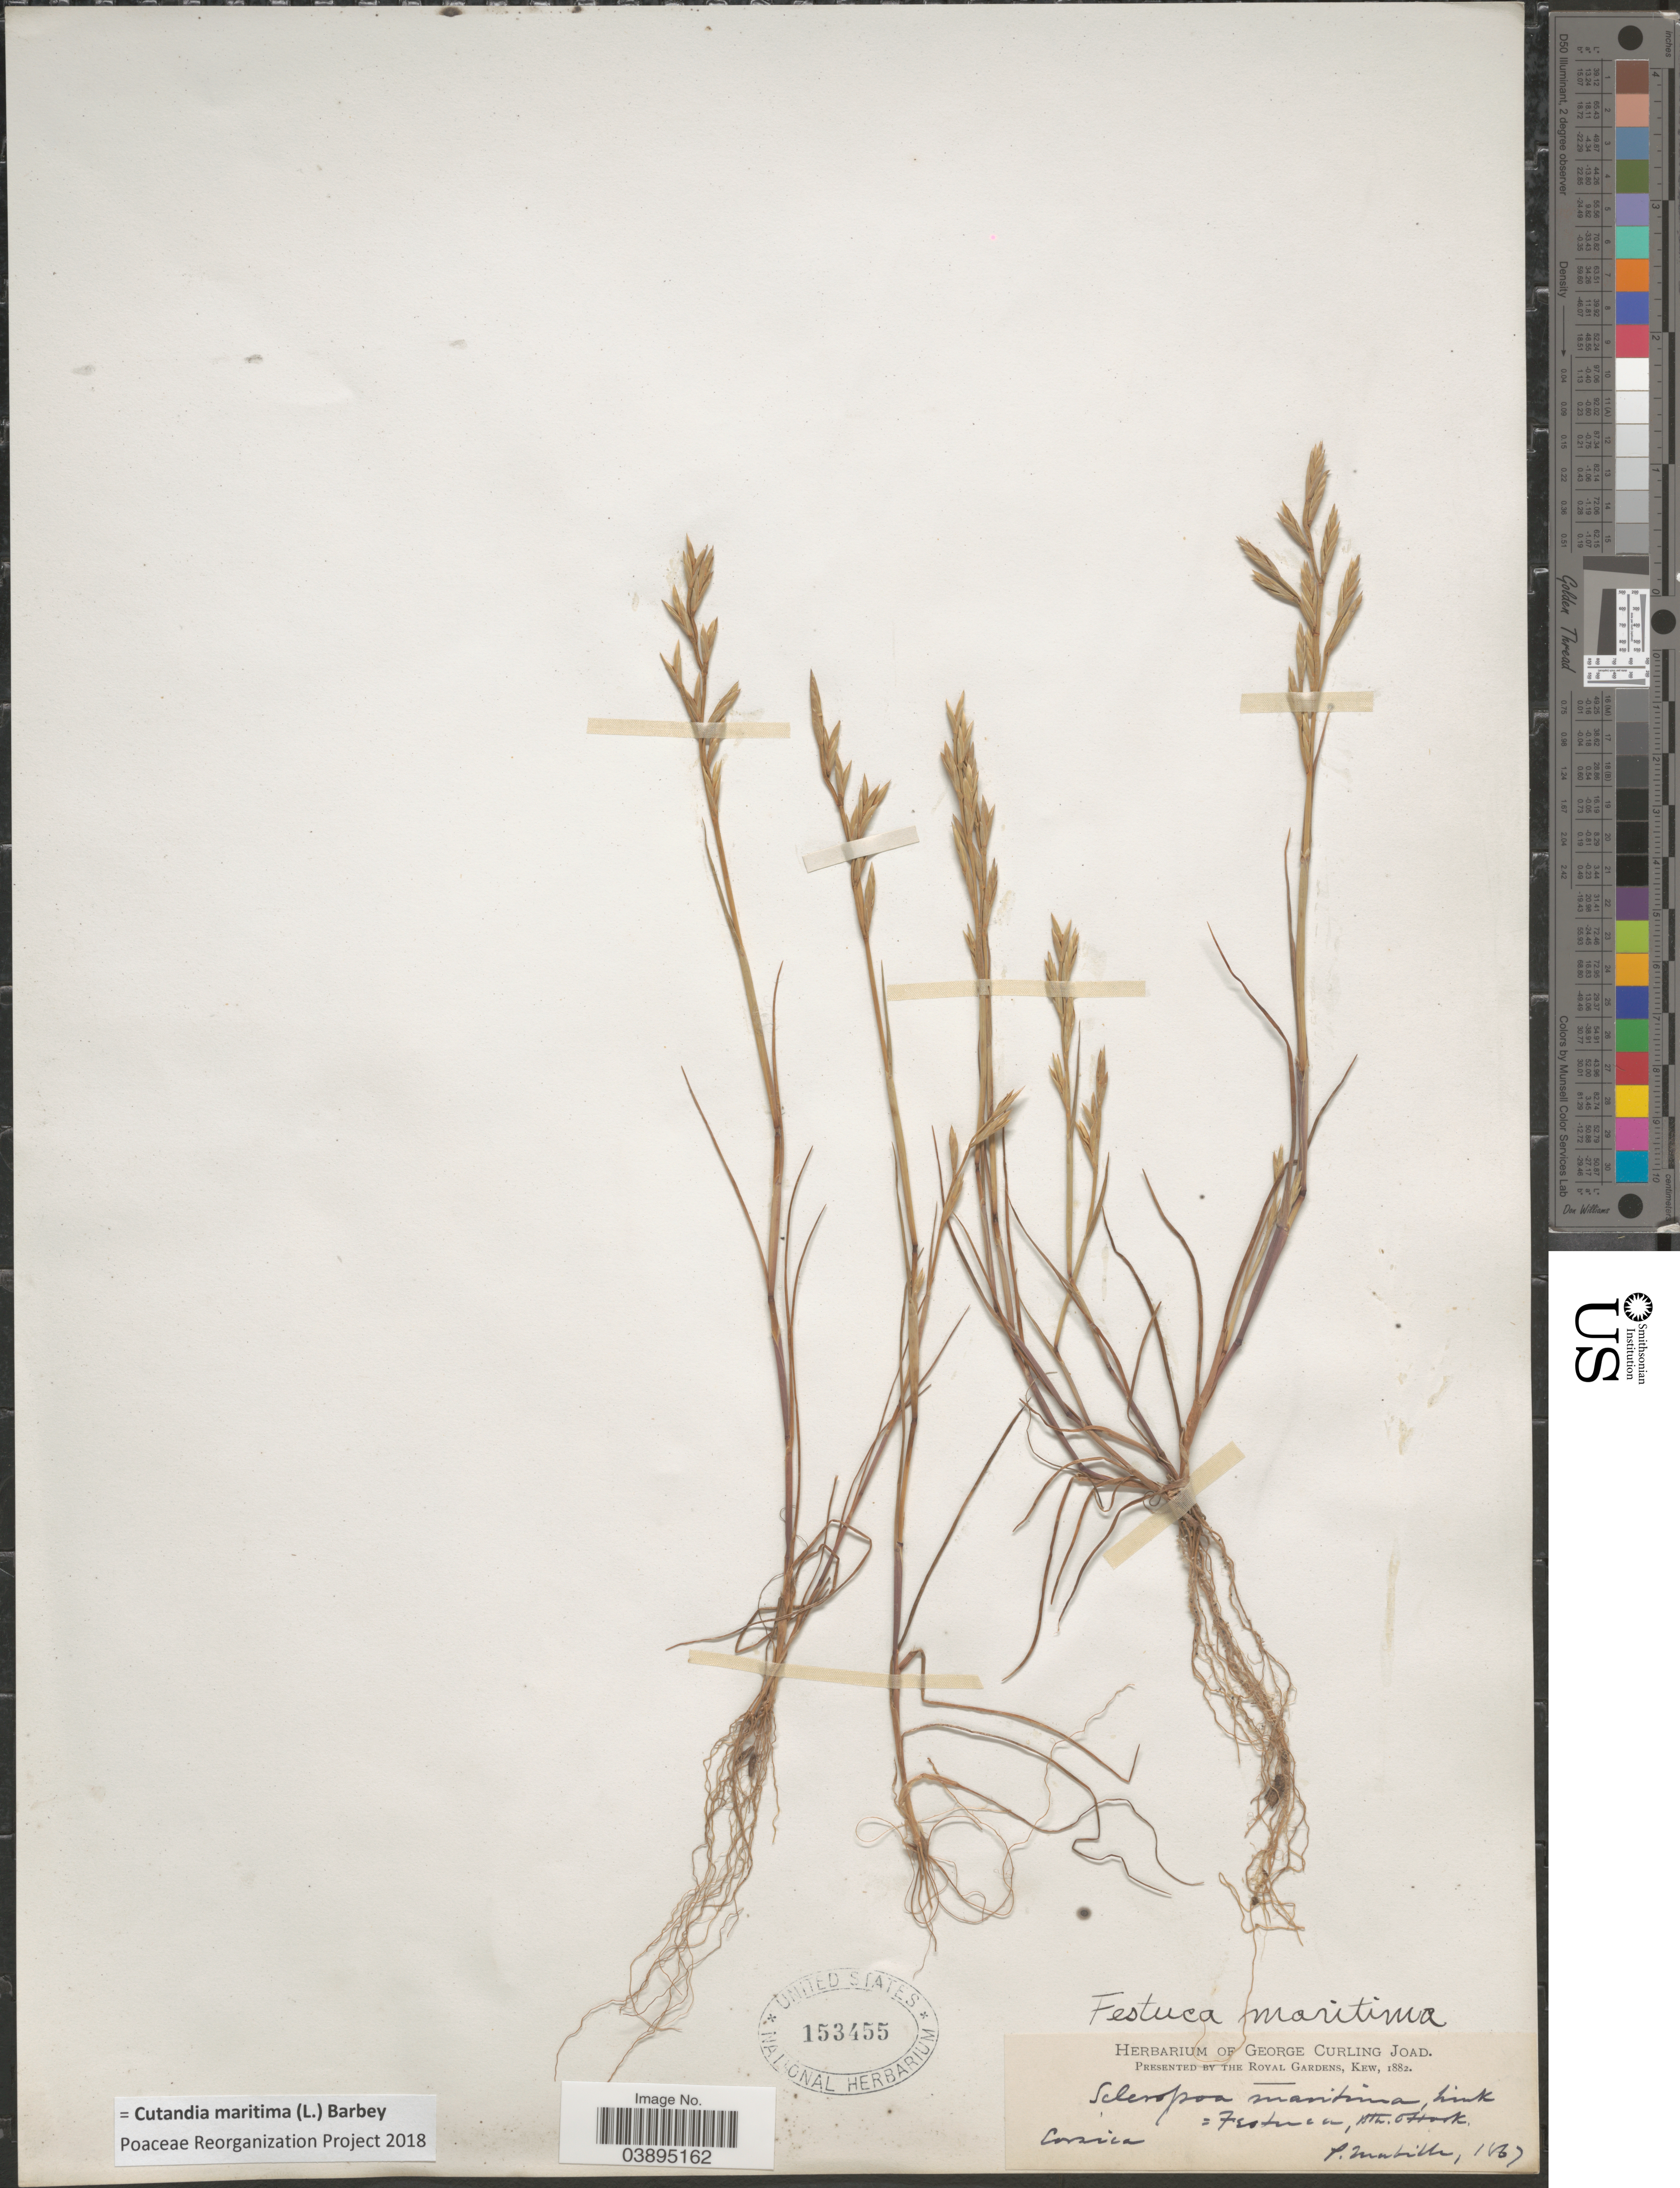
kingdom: Plantae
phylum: Tracheophyta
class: Liliopsida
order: Poales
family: Poaceae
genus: Cutandia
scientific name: Cutandia maritima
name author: (L.) Barbey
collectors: P. Mabille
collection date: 1867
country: France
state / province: Corsica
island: Corse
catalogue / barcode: US 153455